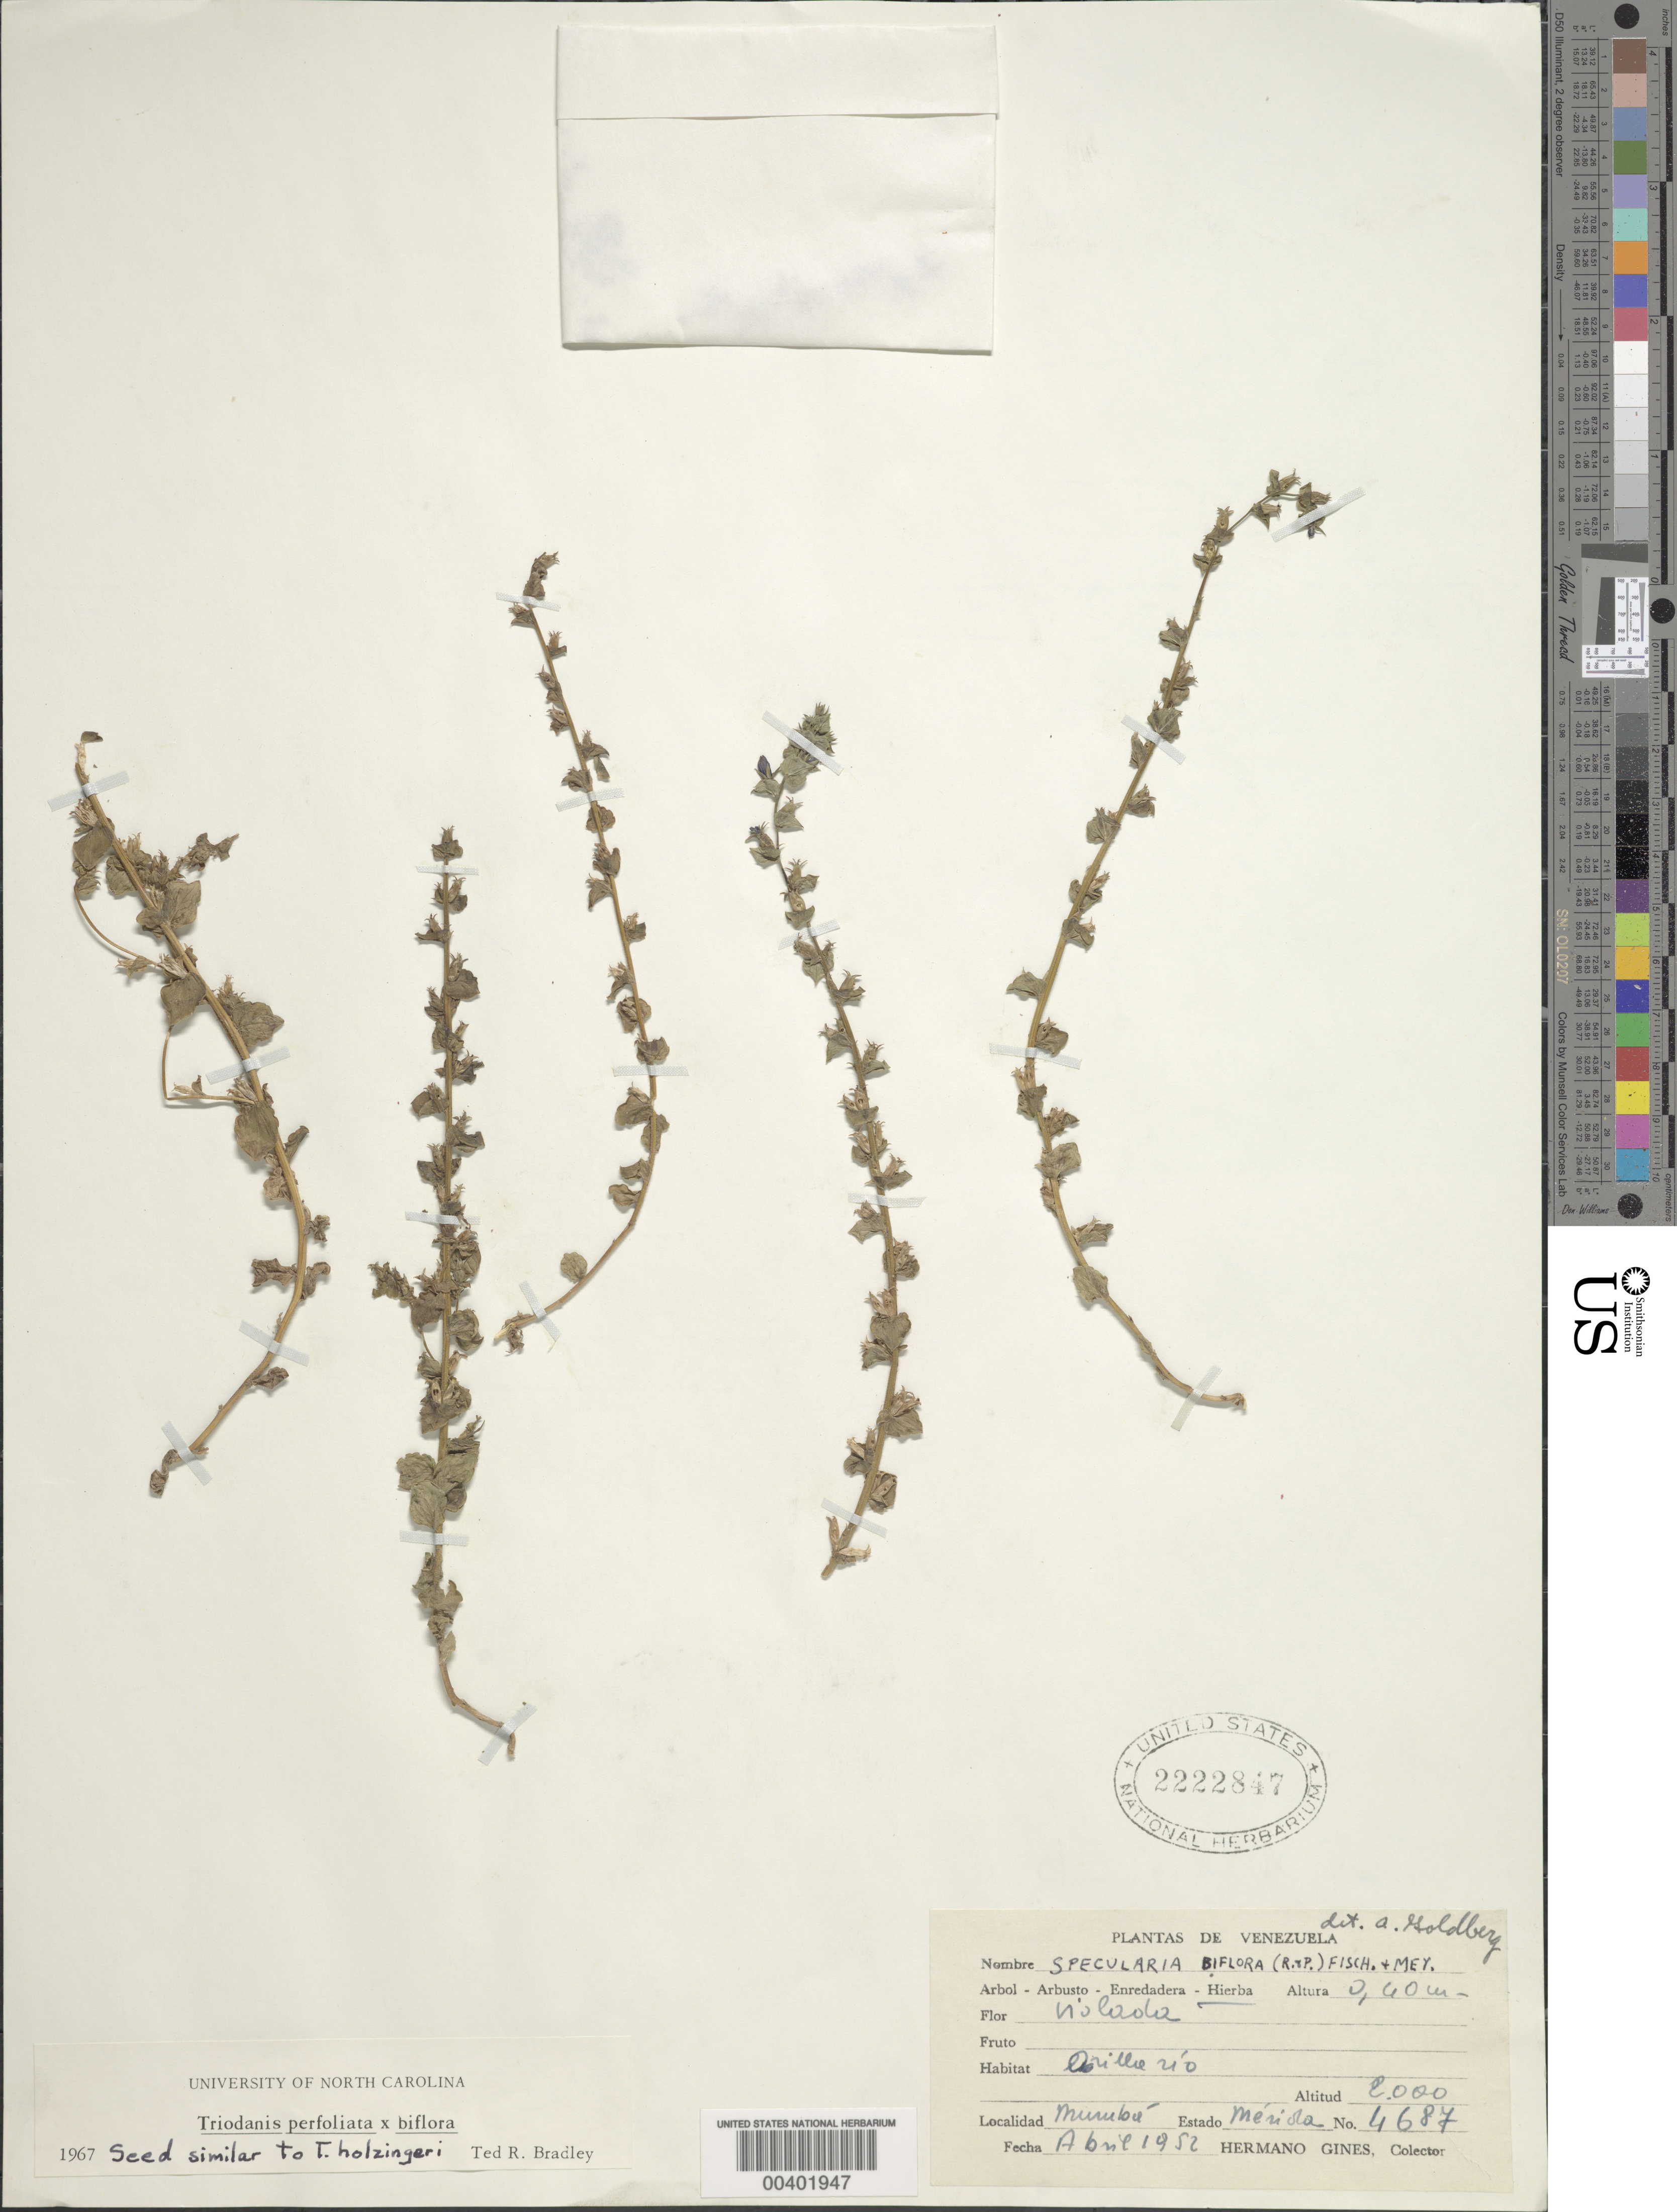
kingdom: Plantae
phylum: Tracheophyta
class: Magnoliopsida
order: Asterales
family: Campanulaceae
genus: Specularia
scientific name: Specularia biflora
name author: (Ruiz & Pav.) Fisch. & C.A. Mey.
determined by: Goldberg, Aaron, (US), NMNH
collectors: Bro. Gines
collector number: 4687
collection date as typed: Apr 1952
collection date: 1952-04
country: Venezuela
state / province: Mérida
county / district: Rangel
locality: Mucurubá Mucuruba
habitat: río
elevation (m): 2000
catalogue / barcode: US 2222847